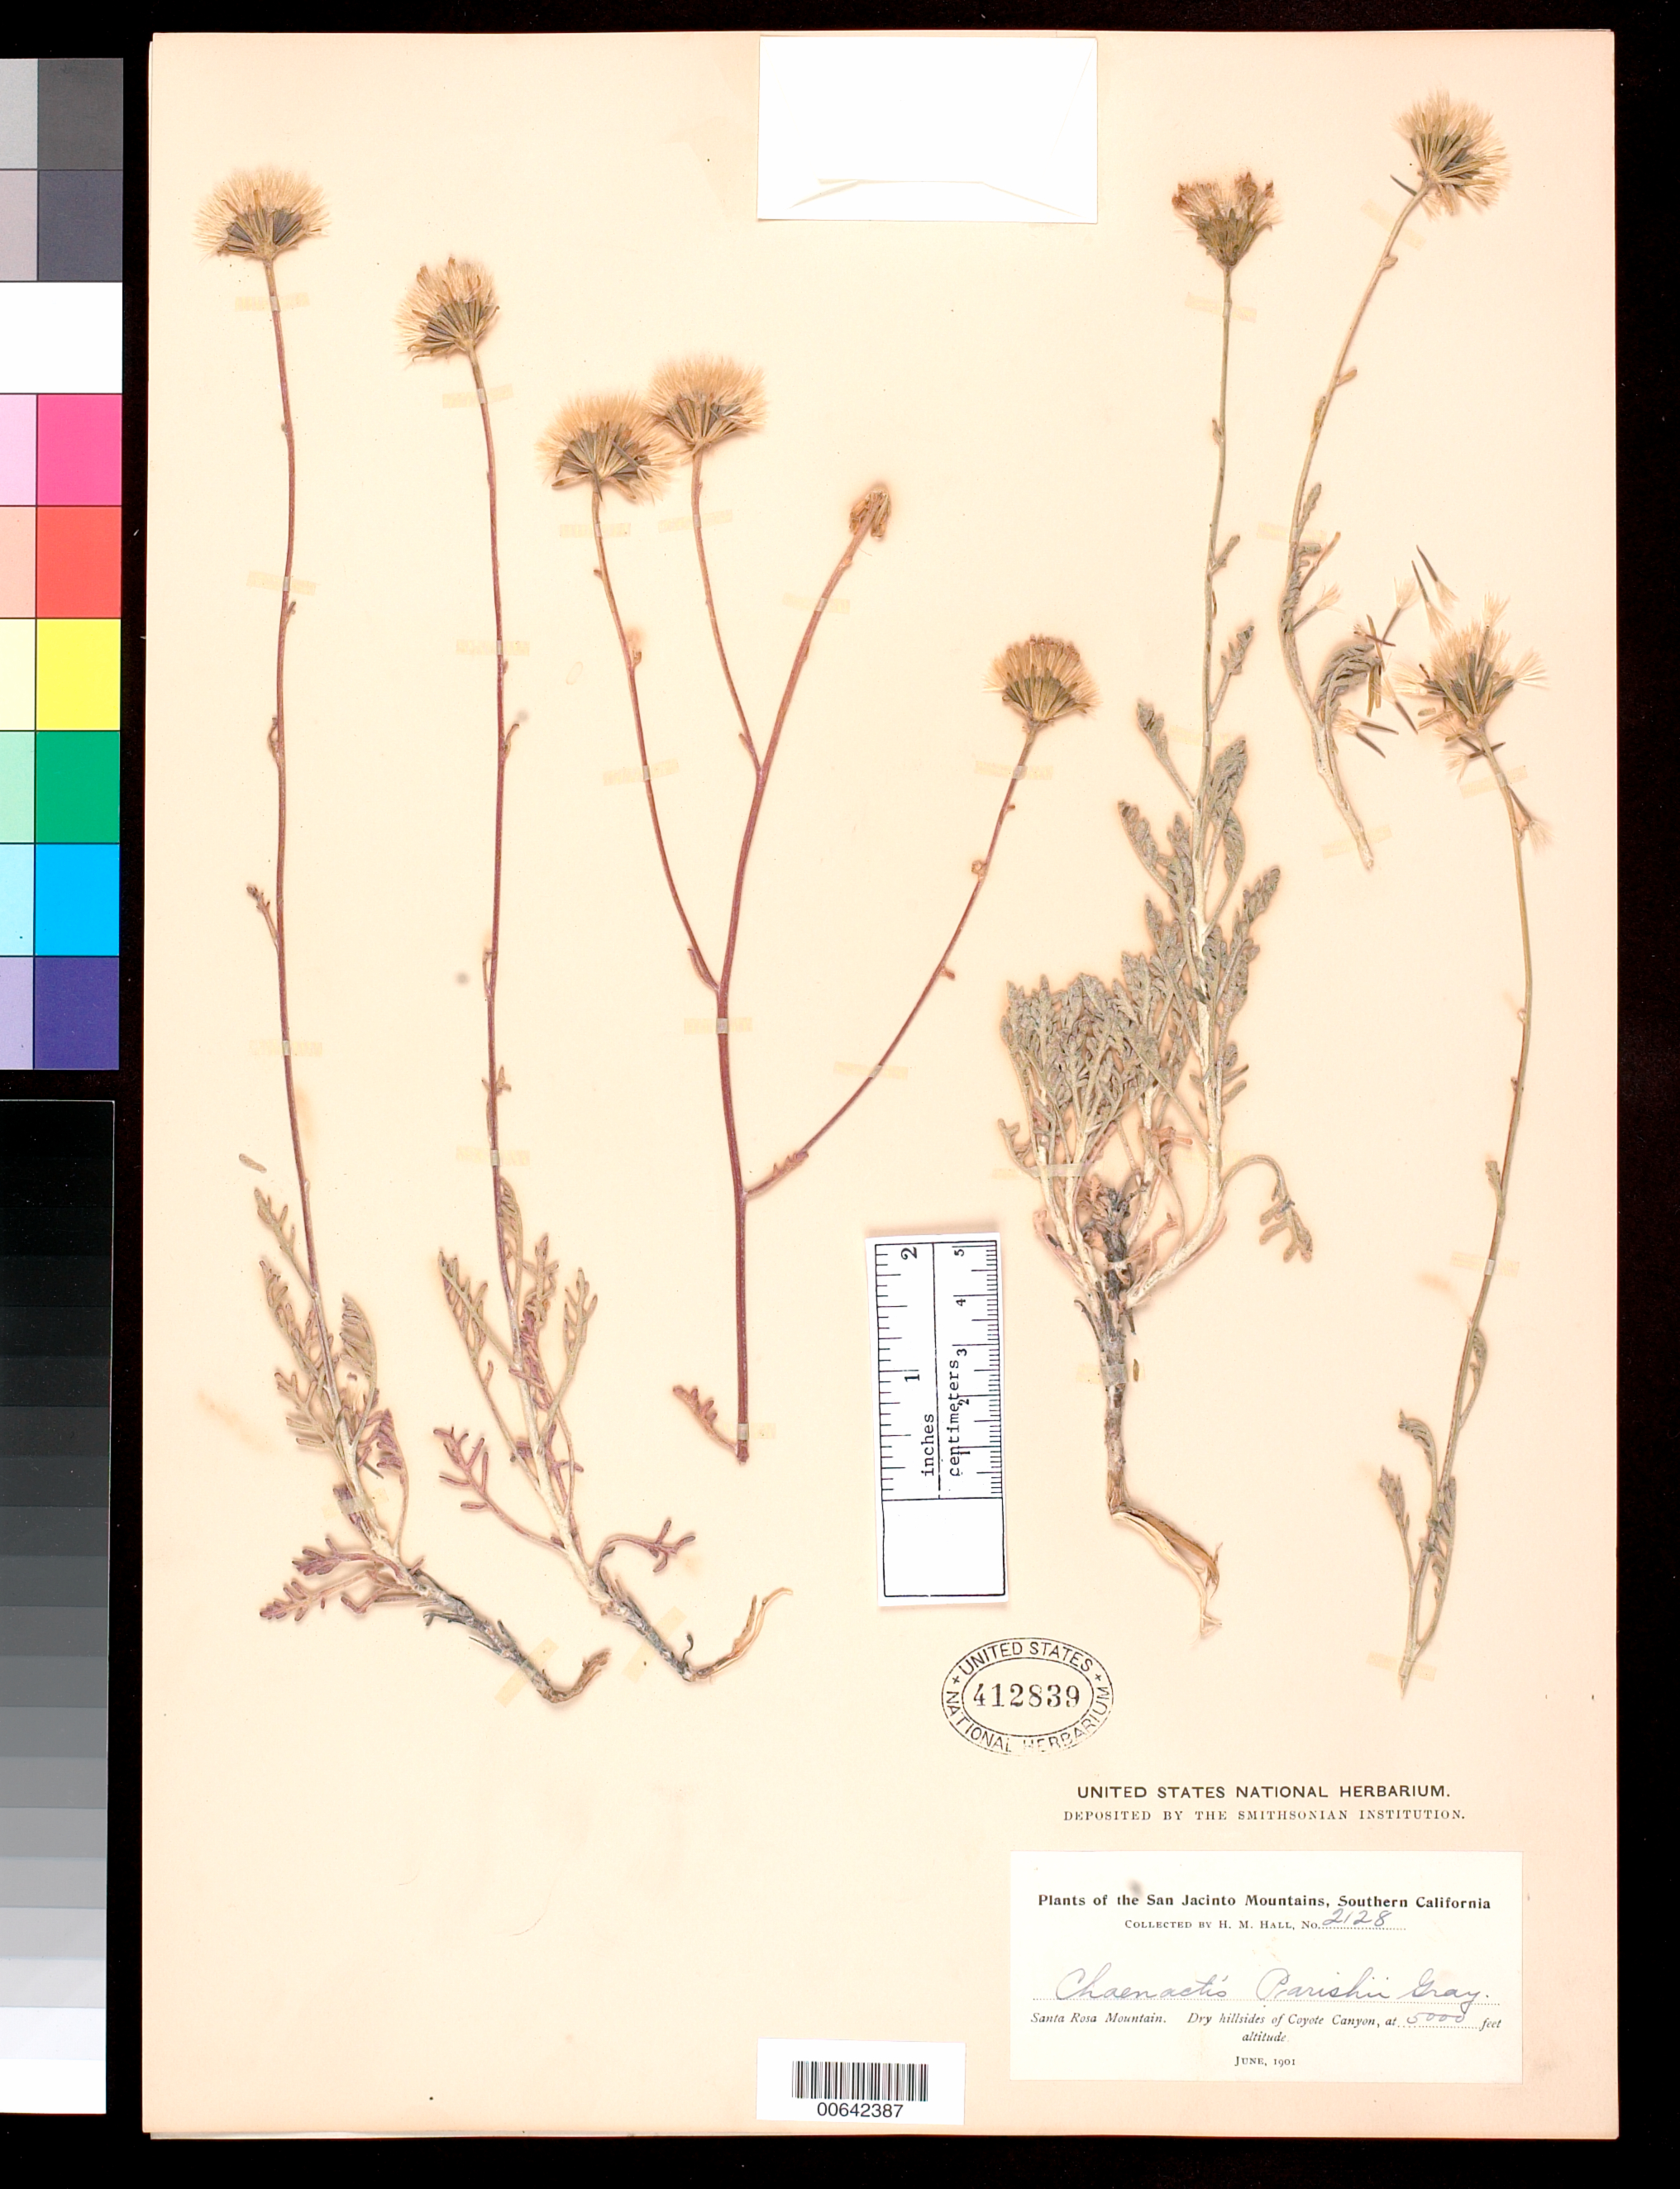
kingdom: Plantae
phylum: Tracheophyta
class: Magnoliopsida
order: Asterales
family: Asteraceae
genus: Chaenactis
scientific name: Chaenactis parishii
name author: A. Gray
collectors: H. M. Hall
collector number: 2128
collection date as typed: Jun 1901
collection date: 1901-06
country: United States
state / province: California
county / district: Riverside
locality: Dry hillsides of Coyote Canyon, San Rosa Mt., San Jacinto Mts.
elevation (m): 1524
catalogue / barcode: US 412839